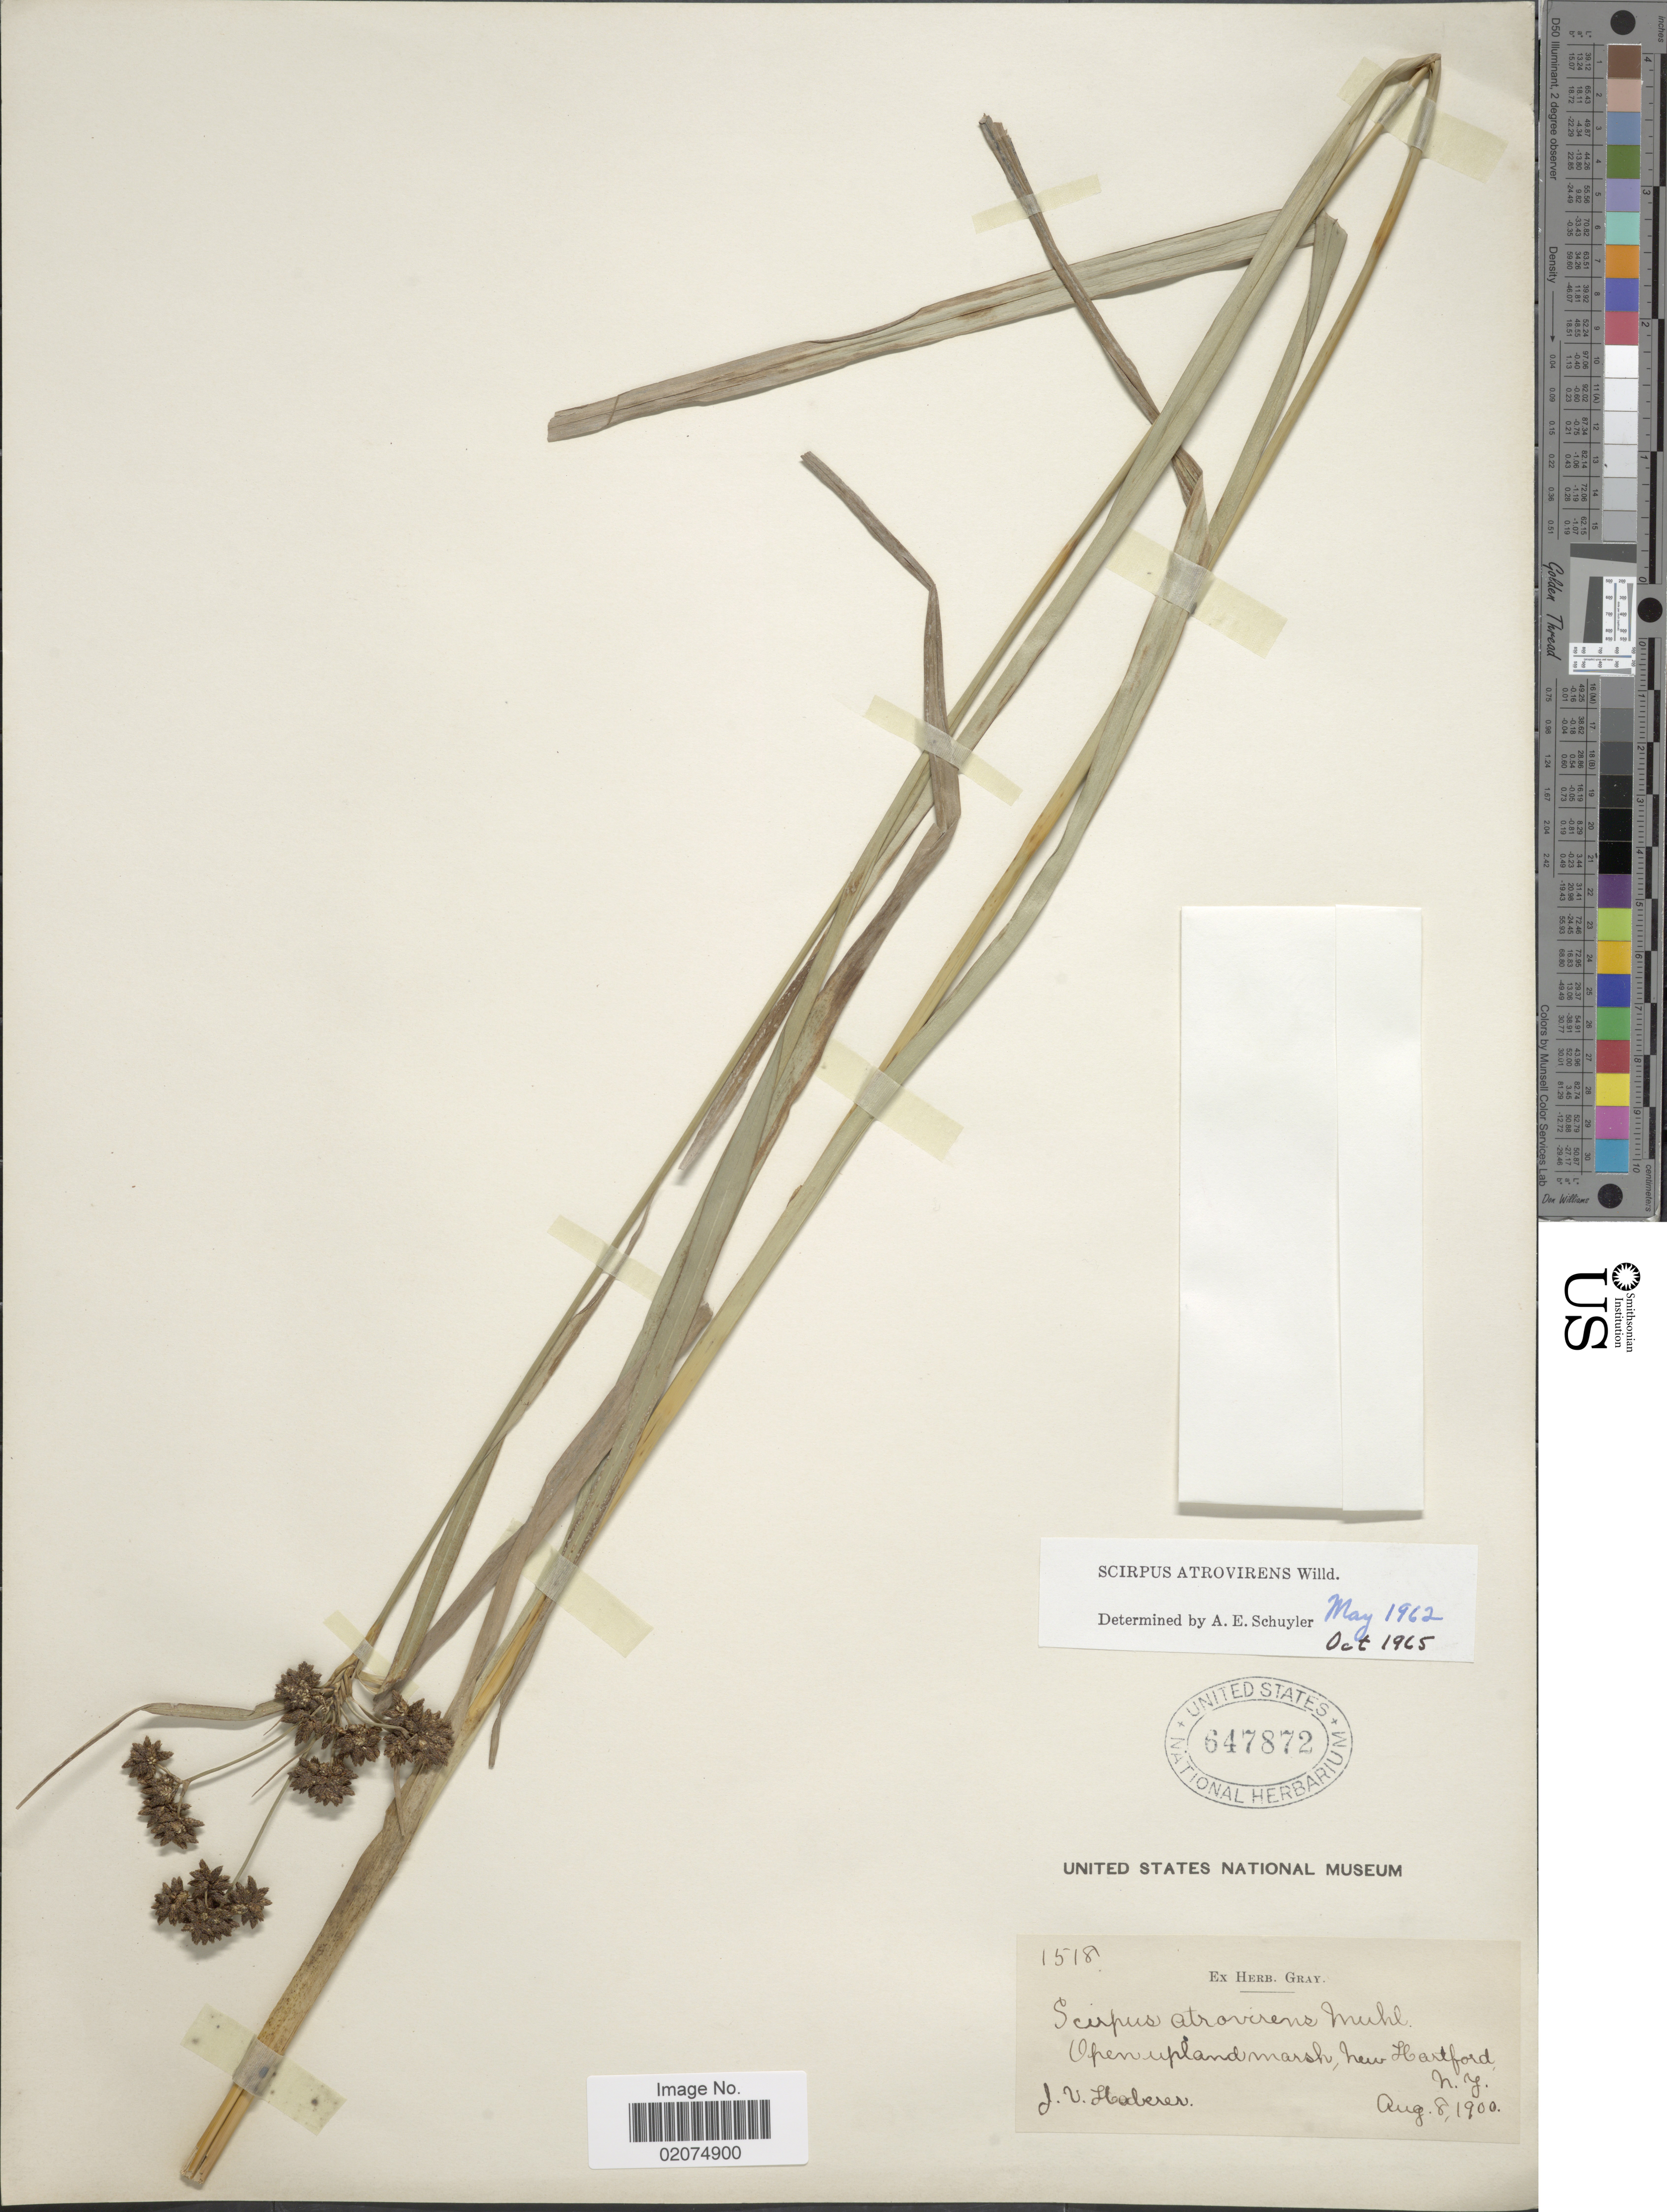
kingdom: Plantae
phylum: Tracheophyta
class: Liliopsida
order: Poales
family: Cyperaceae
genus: Scirpus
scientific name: Scirpus atrovirens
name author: Willd.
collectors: J. V. Haberer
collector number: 1518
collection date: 1900-08-08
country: United States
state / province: New York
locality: New Hartford, N.Y.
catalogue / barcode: US 647872